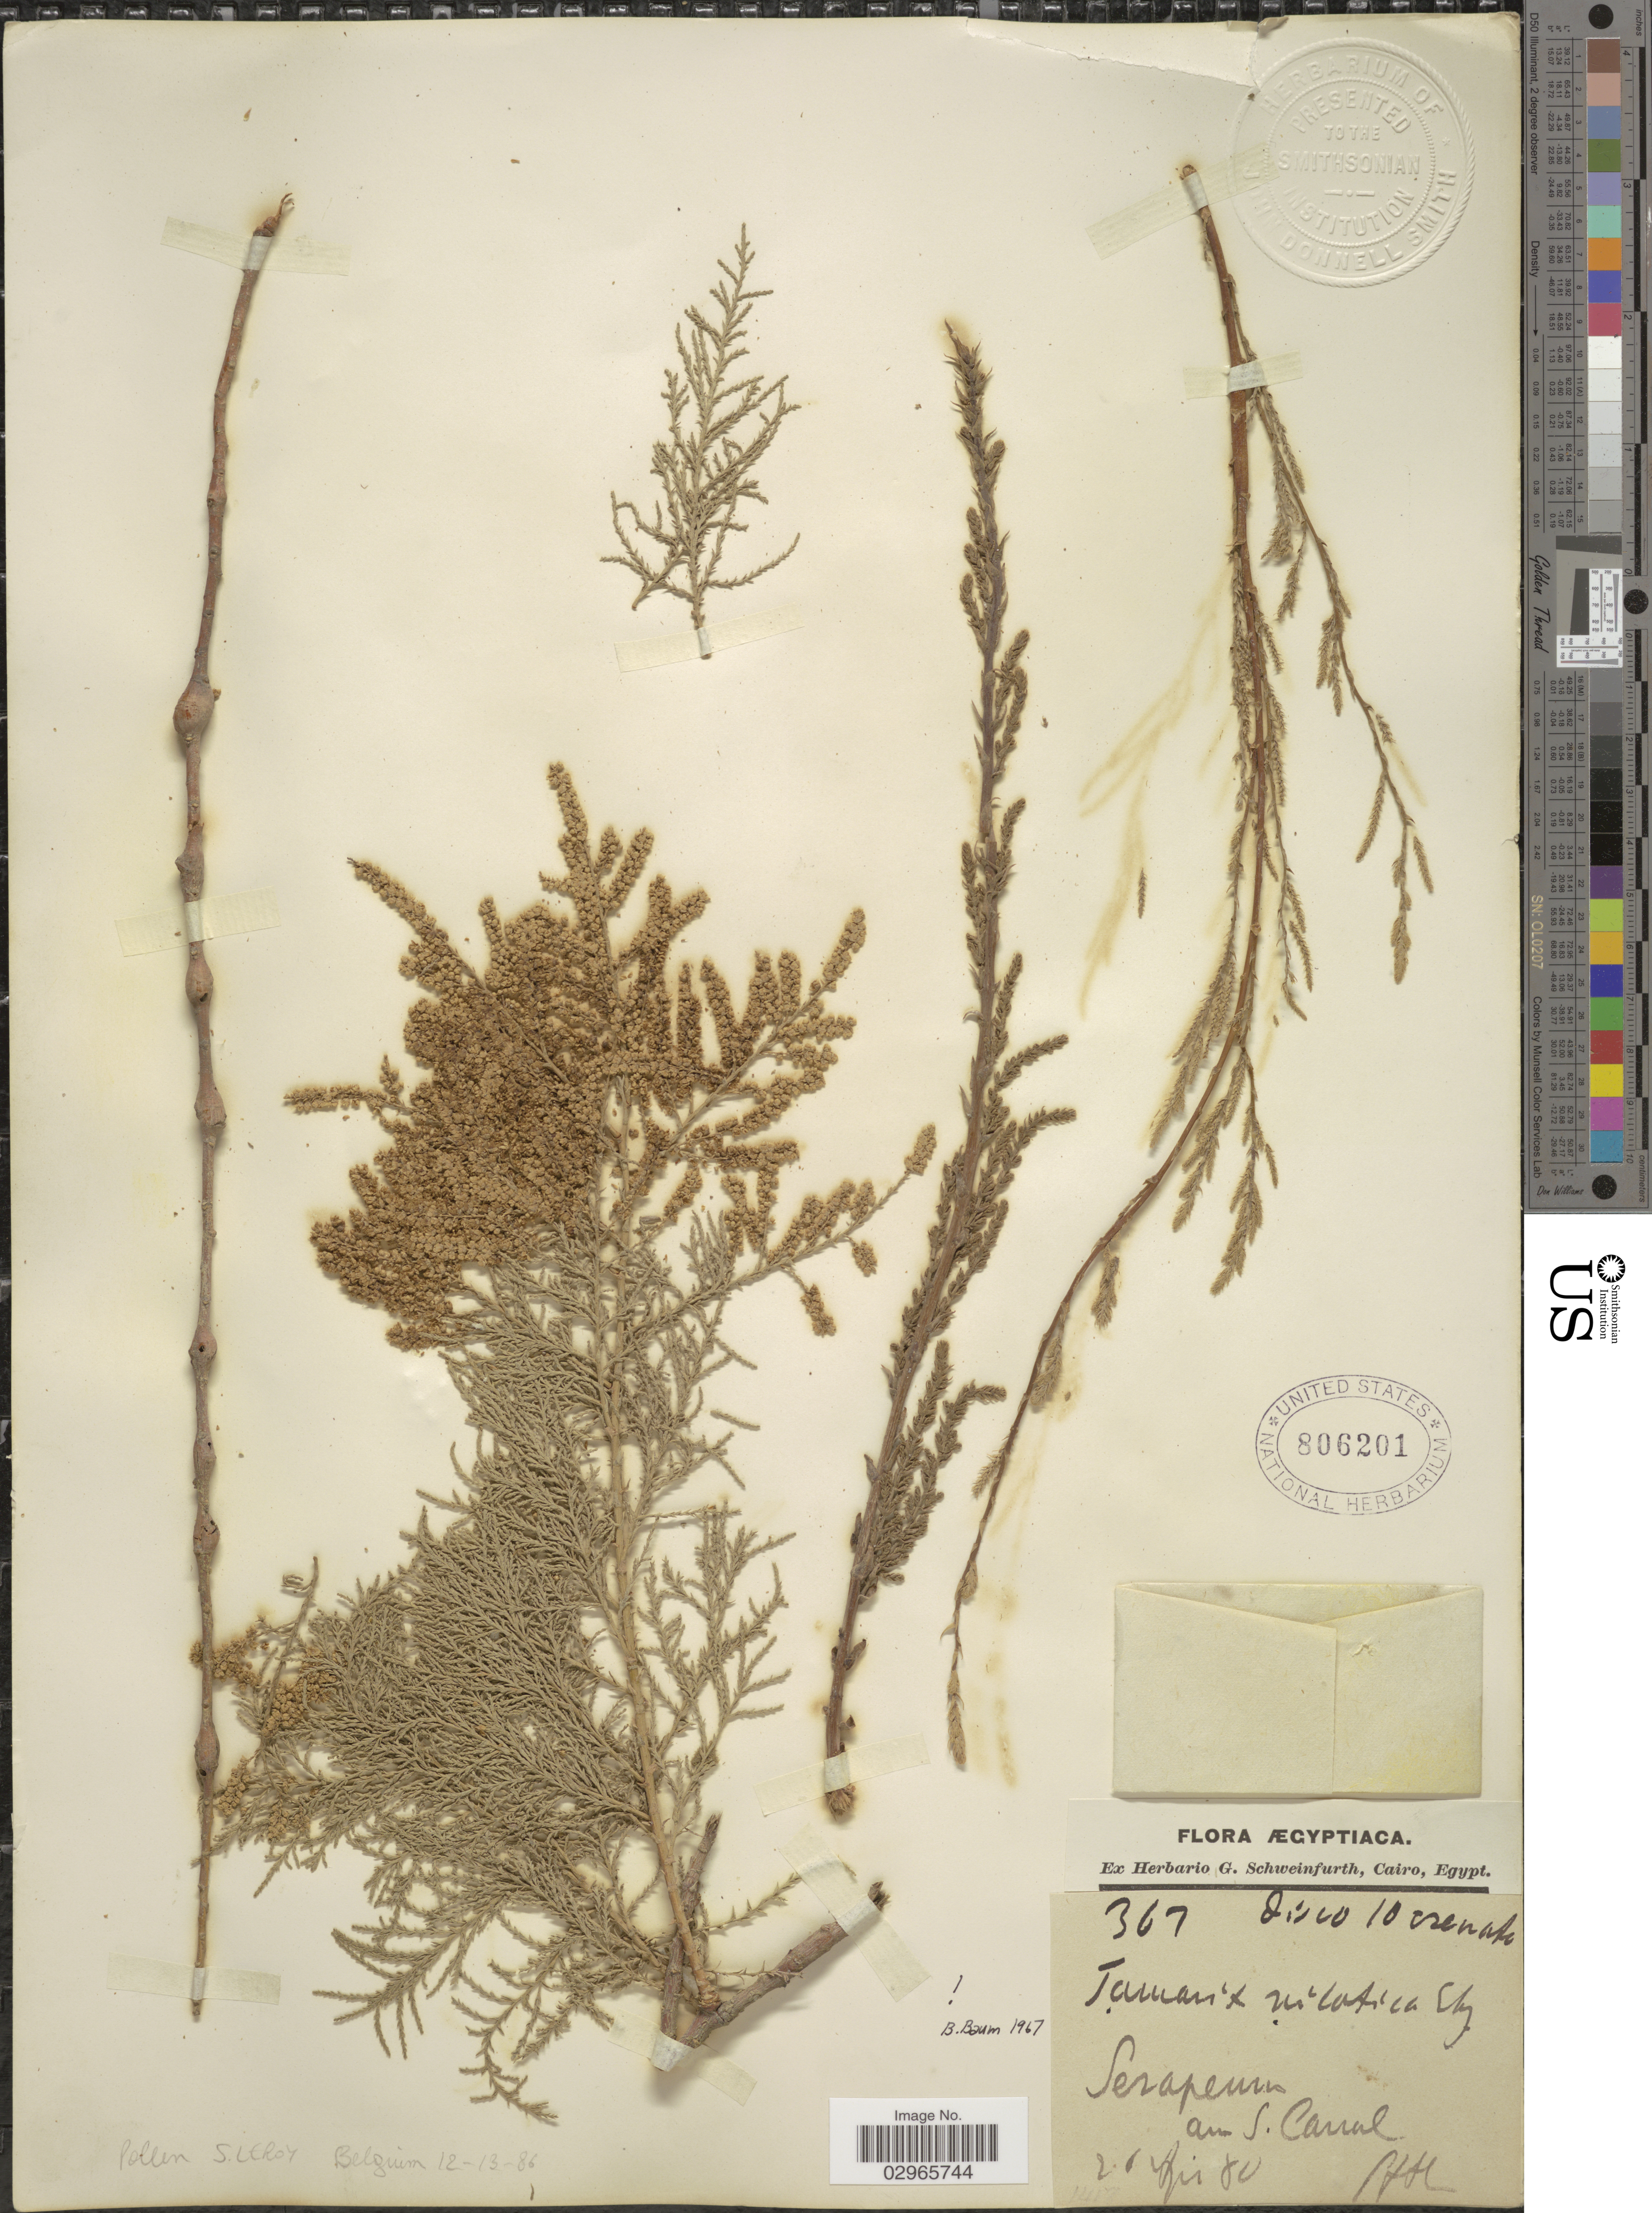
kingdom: Plantae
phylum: Tracheophyta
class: Magnoliopsida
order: Caryophyllales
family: Tamaricaceae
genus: Tamarix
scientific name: Tamarix nilotica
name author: (Ehrenb.) Bunge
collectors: G. Schweinfurth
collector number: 367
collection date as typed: Transcribed d/m/y: 21/4/80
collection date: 1880-04-21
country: Egypt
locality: Au S. Canal.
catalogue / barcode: US 806201